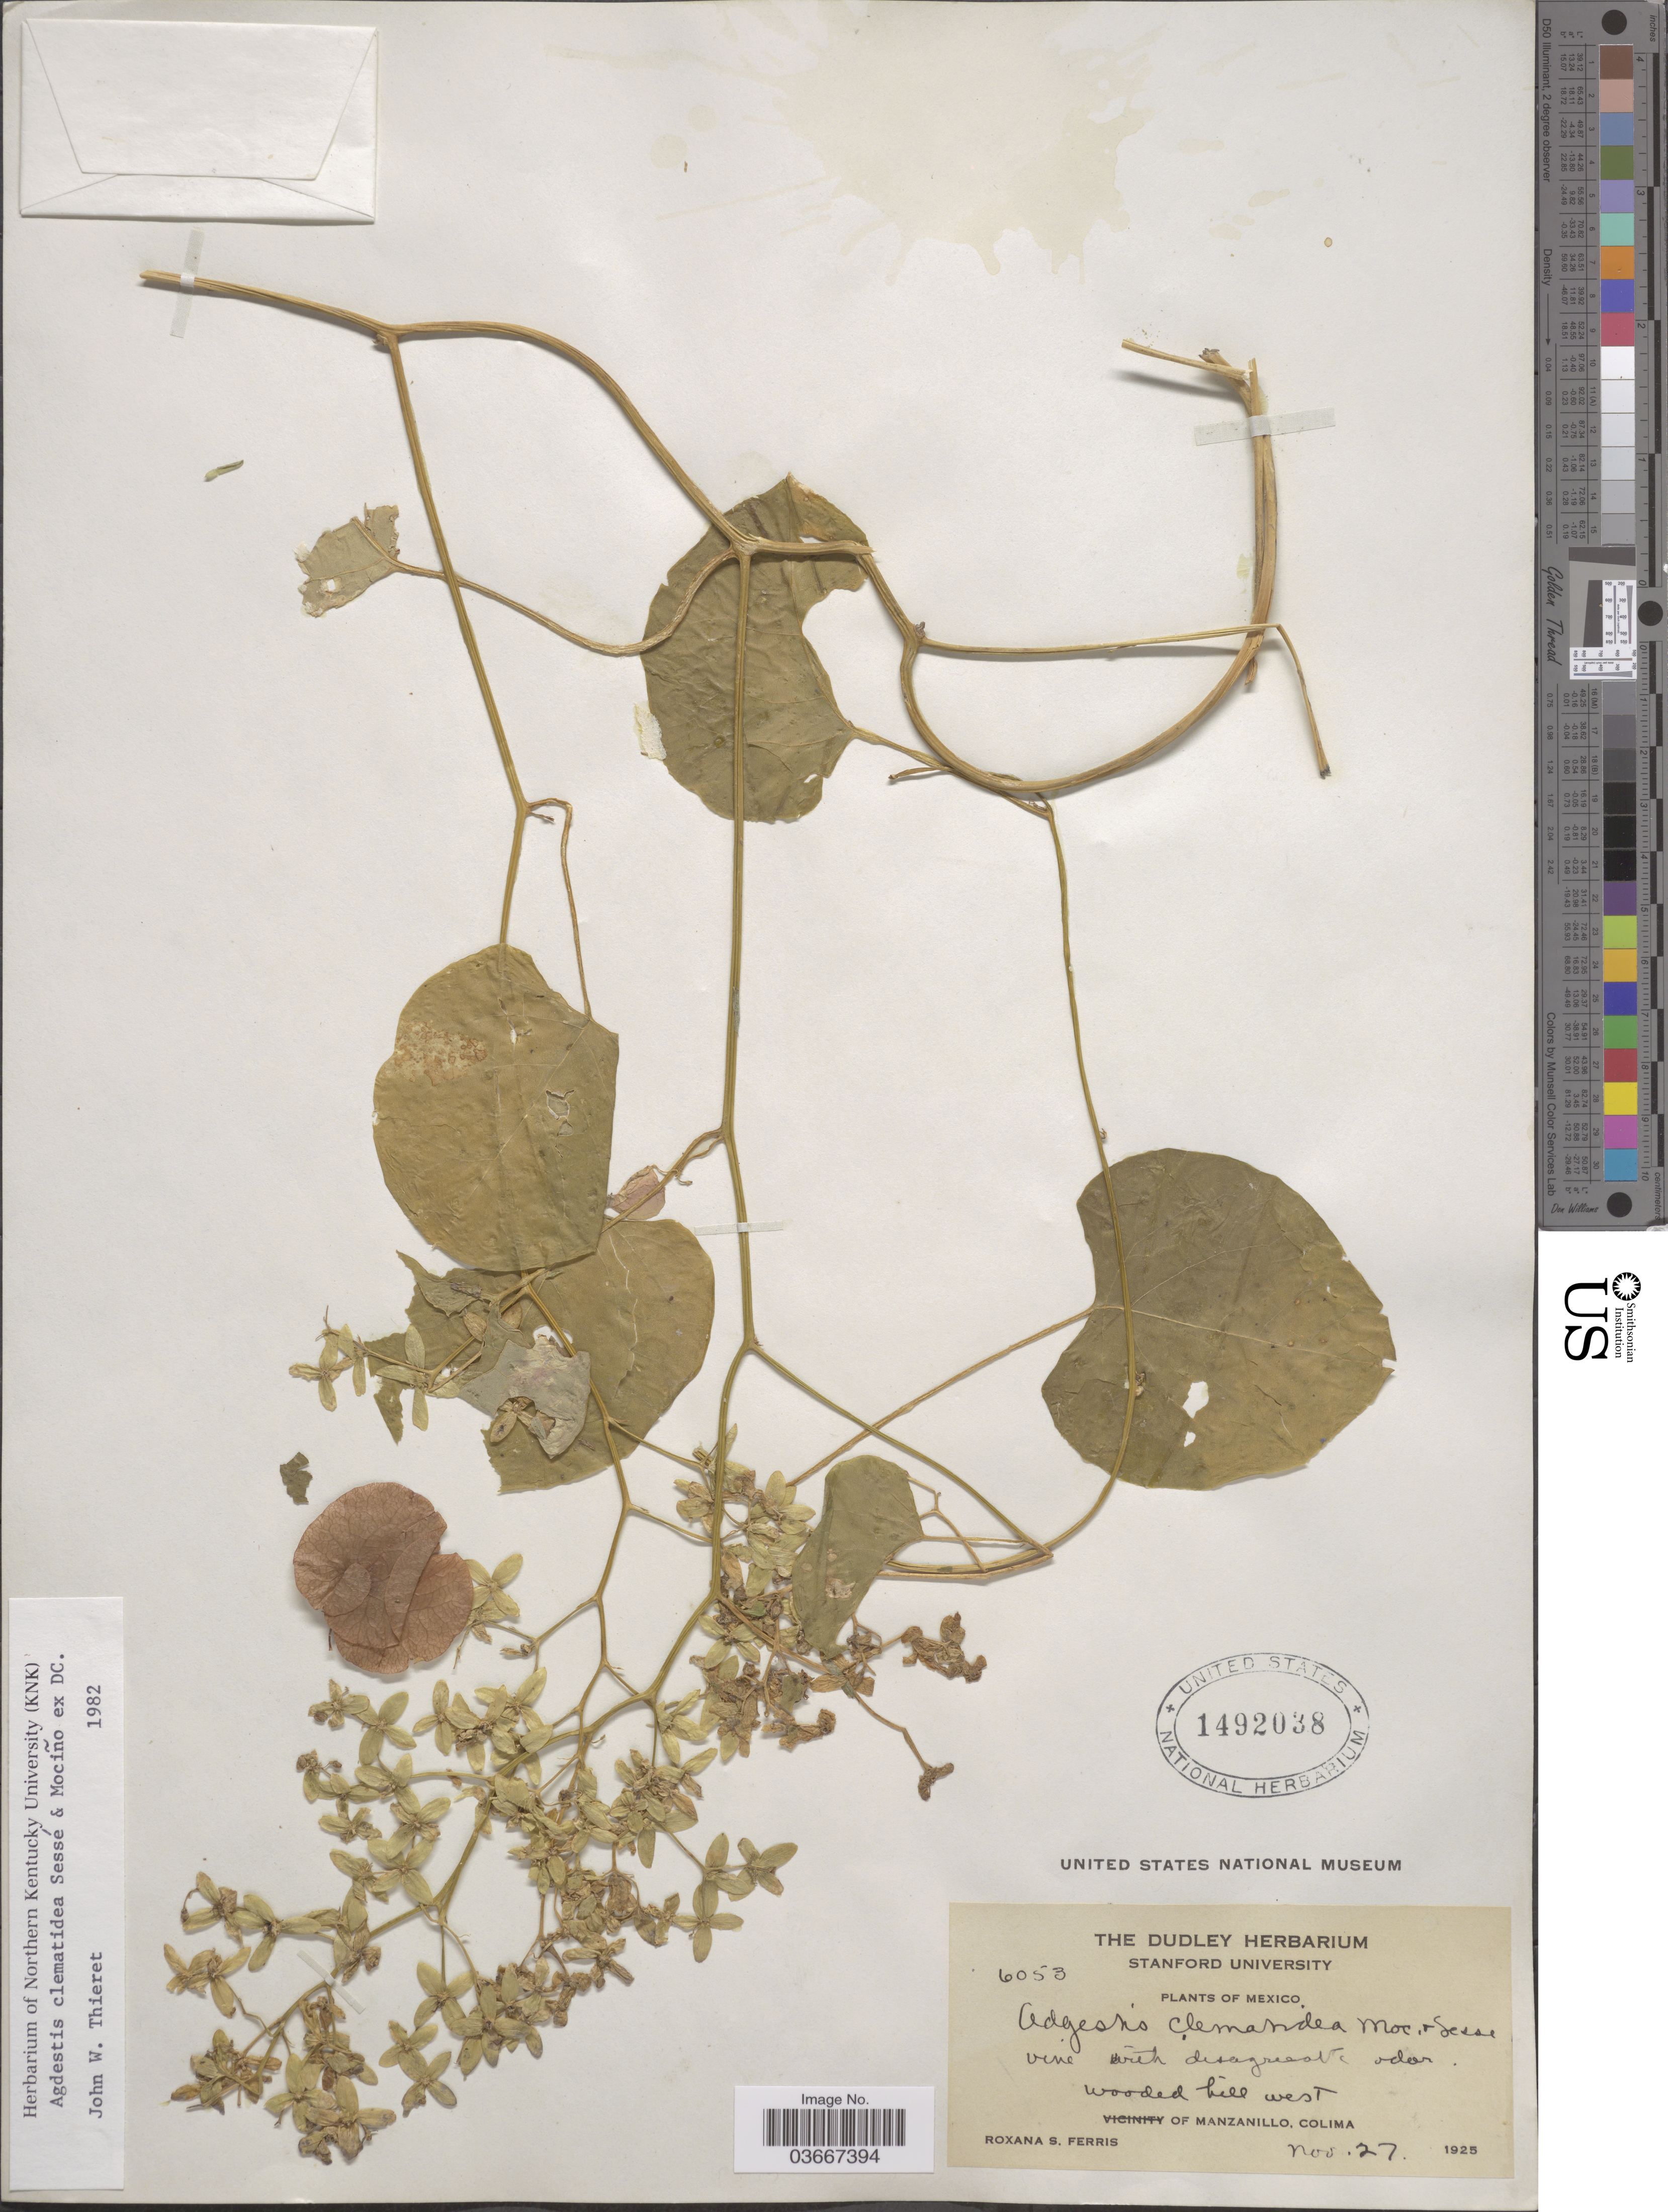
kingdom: Plantae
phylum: Tracheophyta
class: Magnoliopsida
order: Caryophyllales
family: Agdestidaceae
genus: Agdestis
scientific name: Agdestis clematidea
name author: Moc. & Sessé ex DC.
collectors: R. S. Ferris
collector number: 6053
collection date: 1925-11-27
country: Mexico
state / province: Colima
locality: Wooded hill west of Manzanillo.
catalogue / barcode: US 1492038